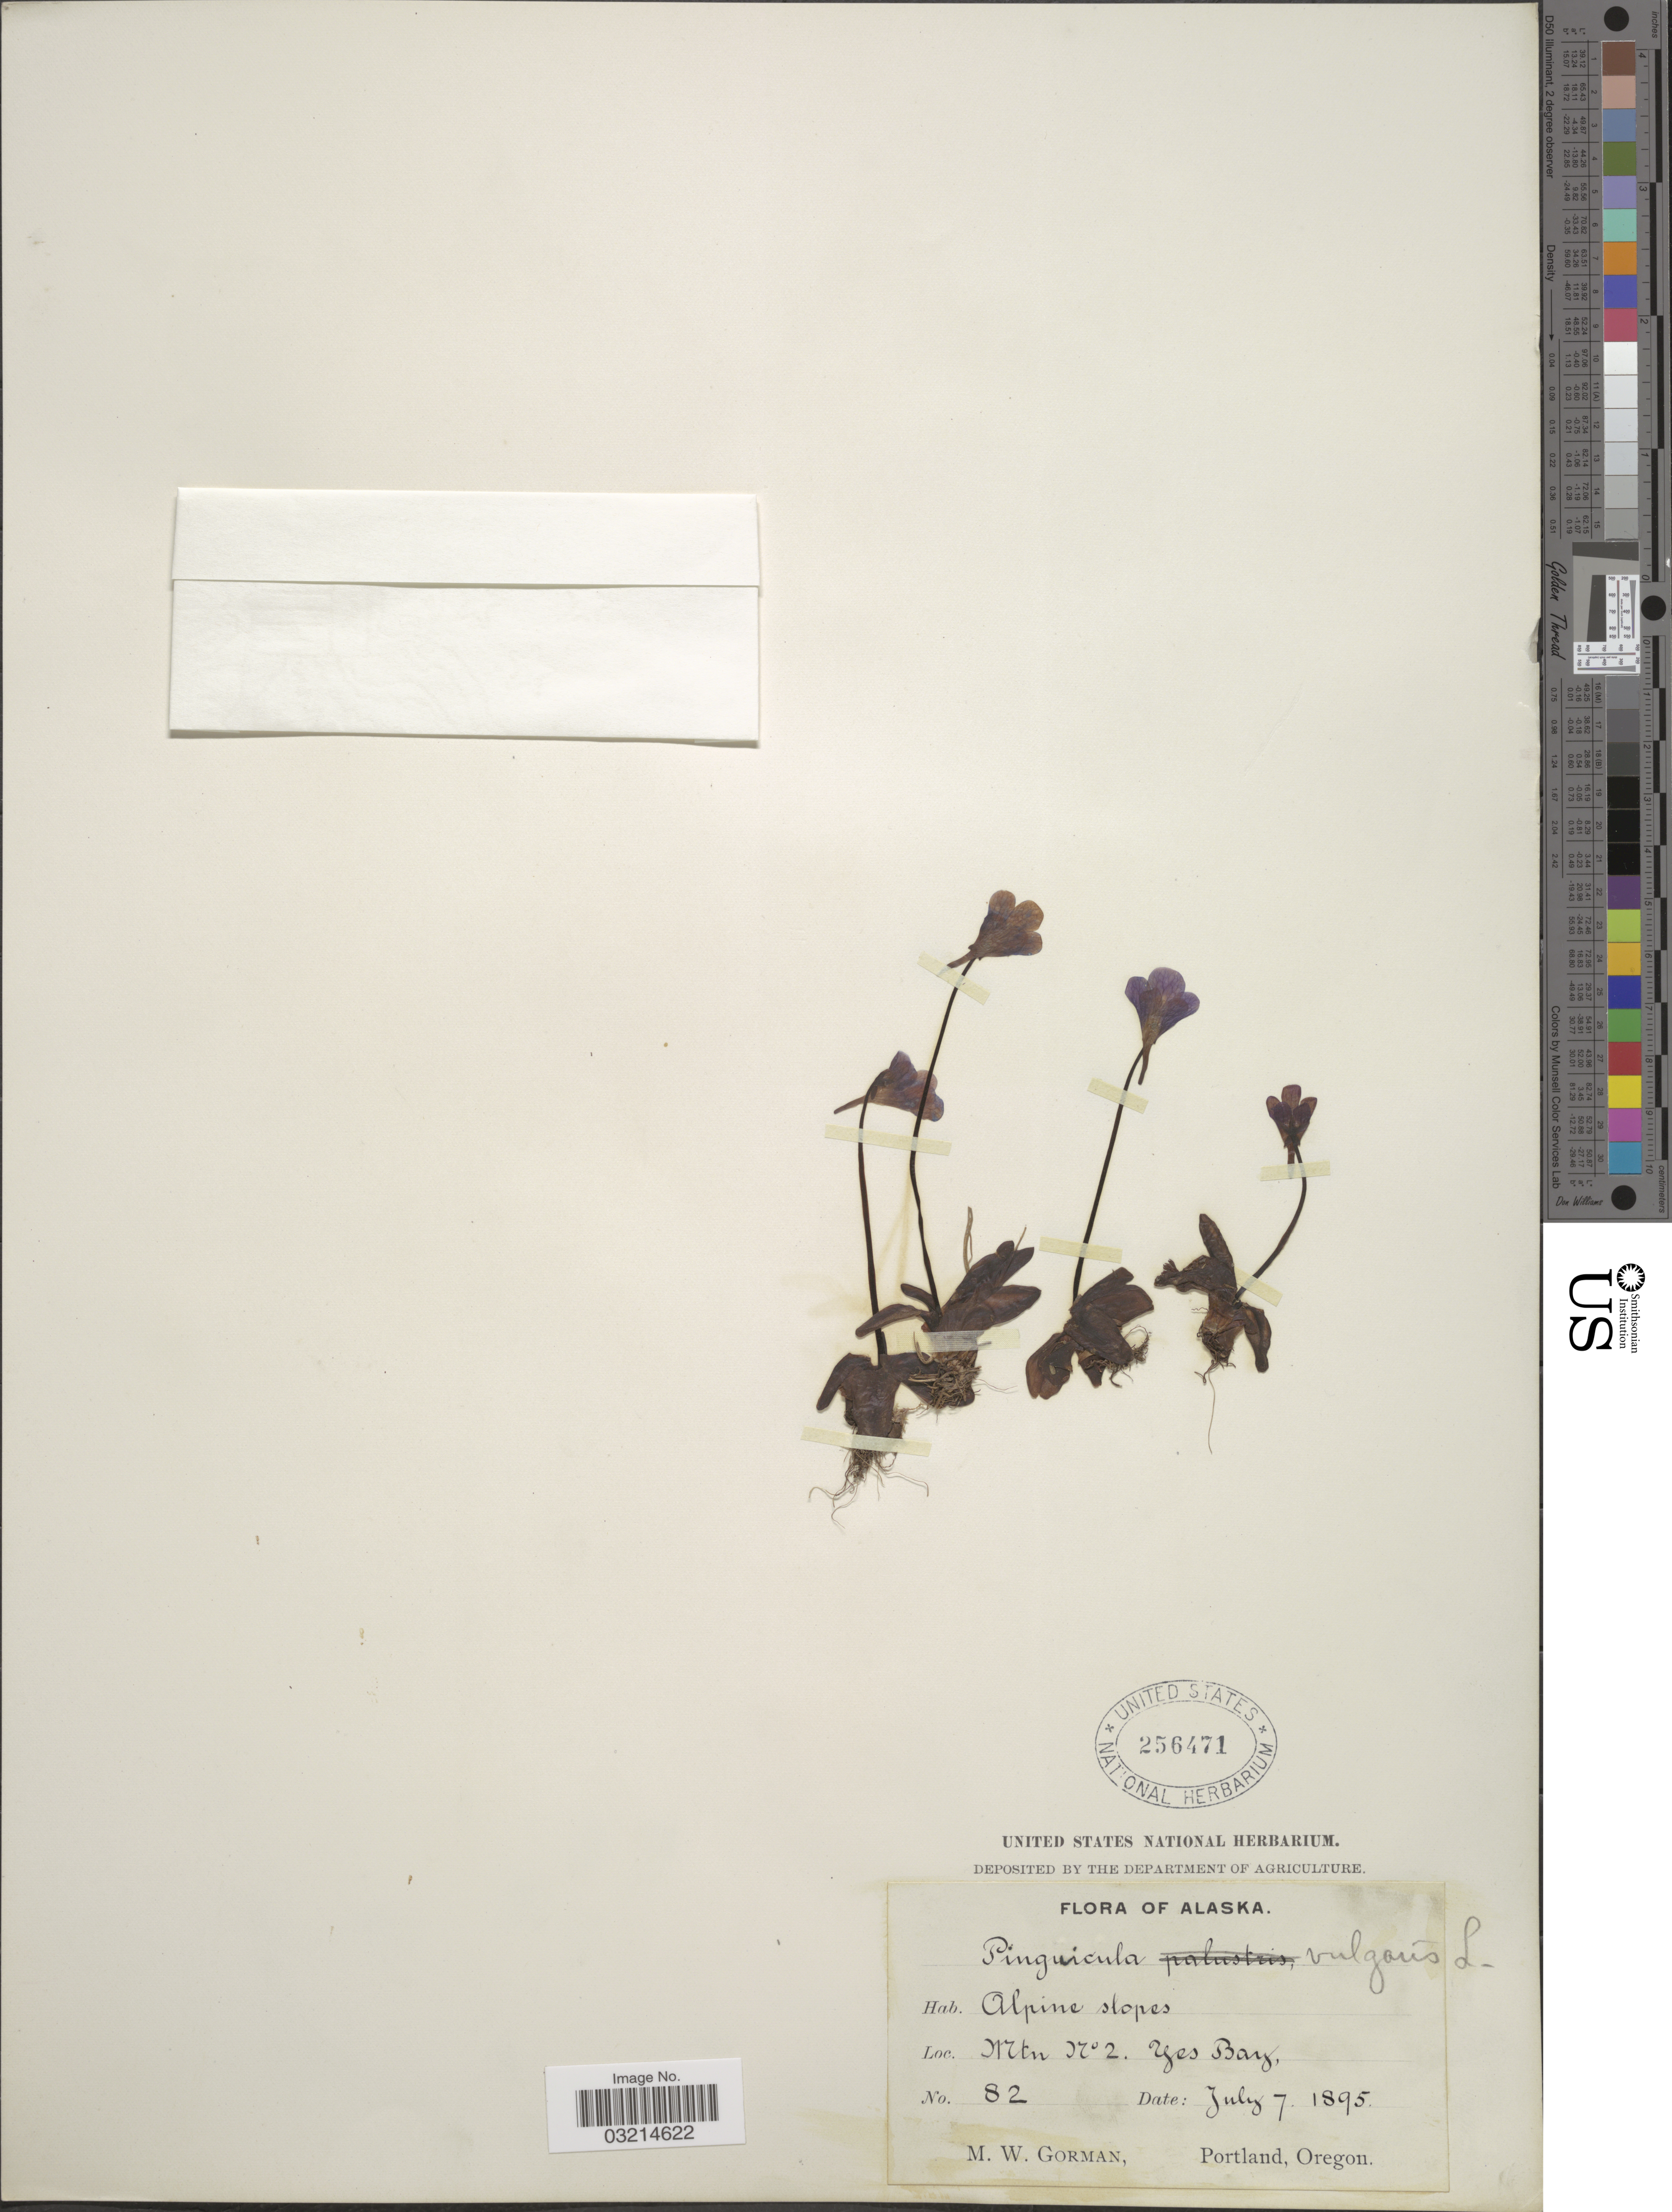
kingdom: Plantae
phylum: Tracheophyta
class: Magnoliopsida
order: Lamiales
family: Lentibulariaceae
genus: Pinguicula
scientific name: Pinguicula vulgaris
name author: L.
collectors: M. W. Gorman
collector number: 82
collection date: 1895-07-07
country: United States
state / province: Alaska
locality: Mtn N°2. Yes Bay.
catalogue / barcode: US 256471